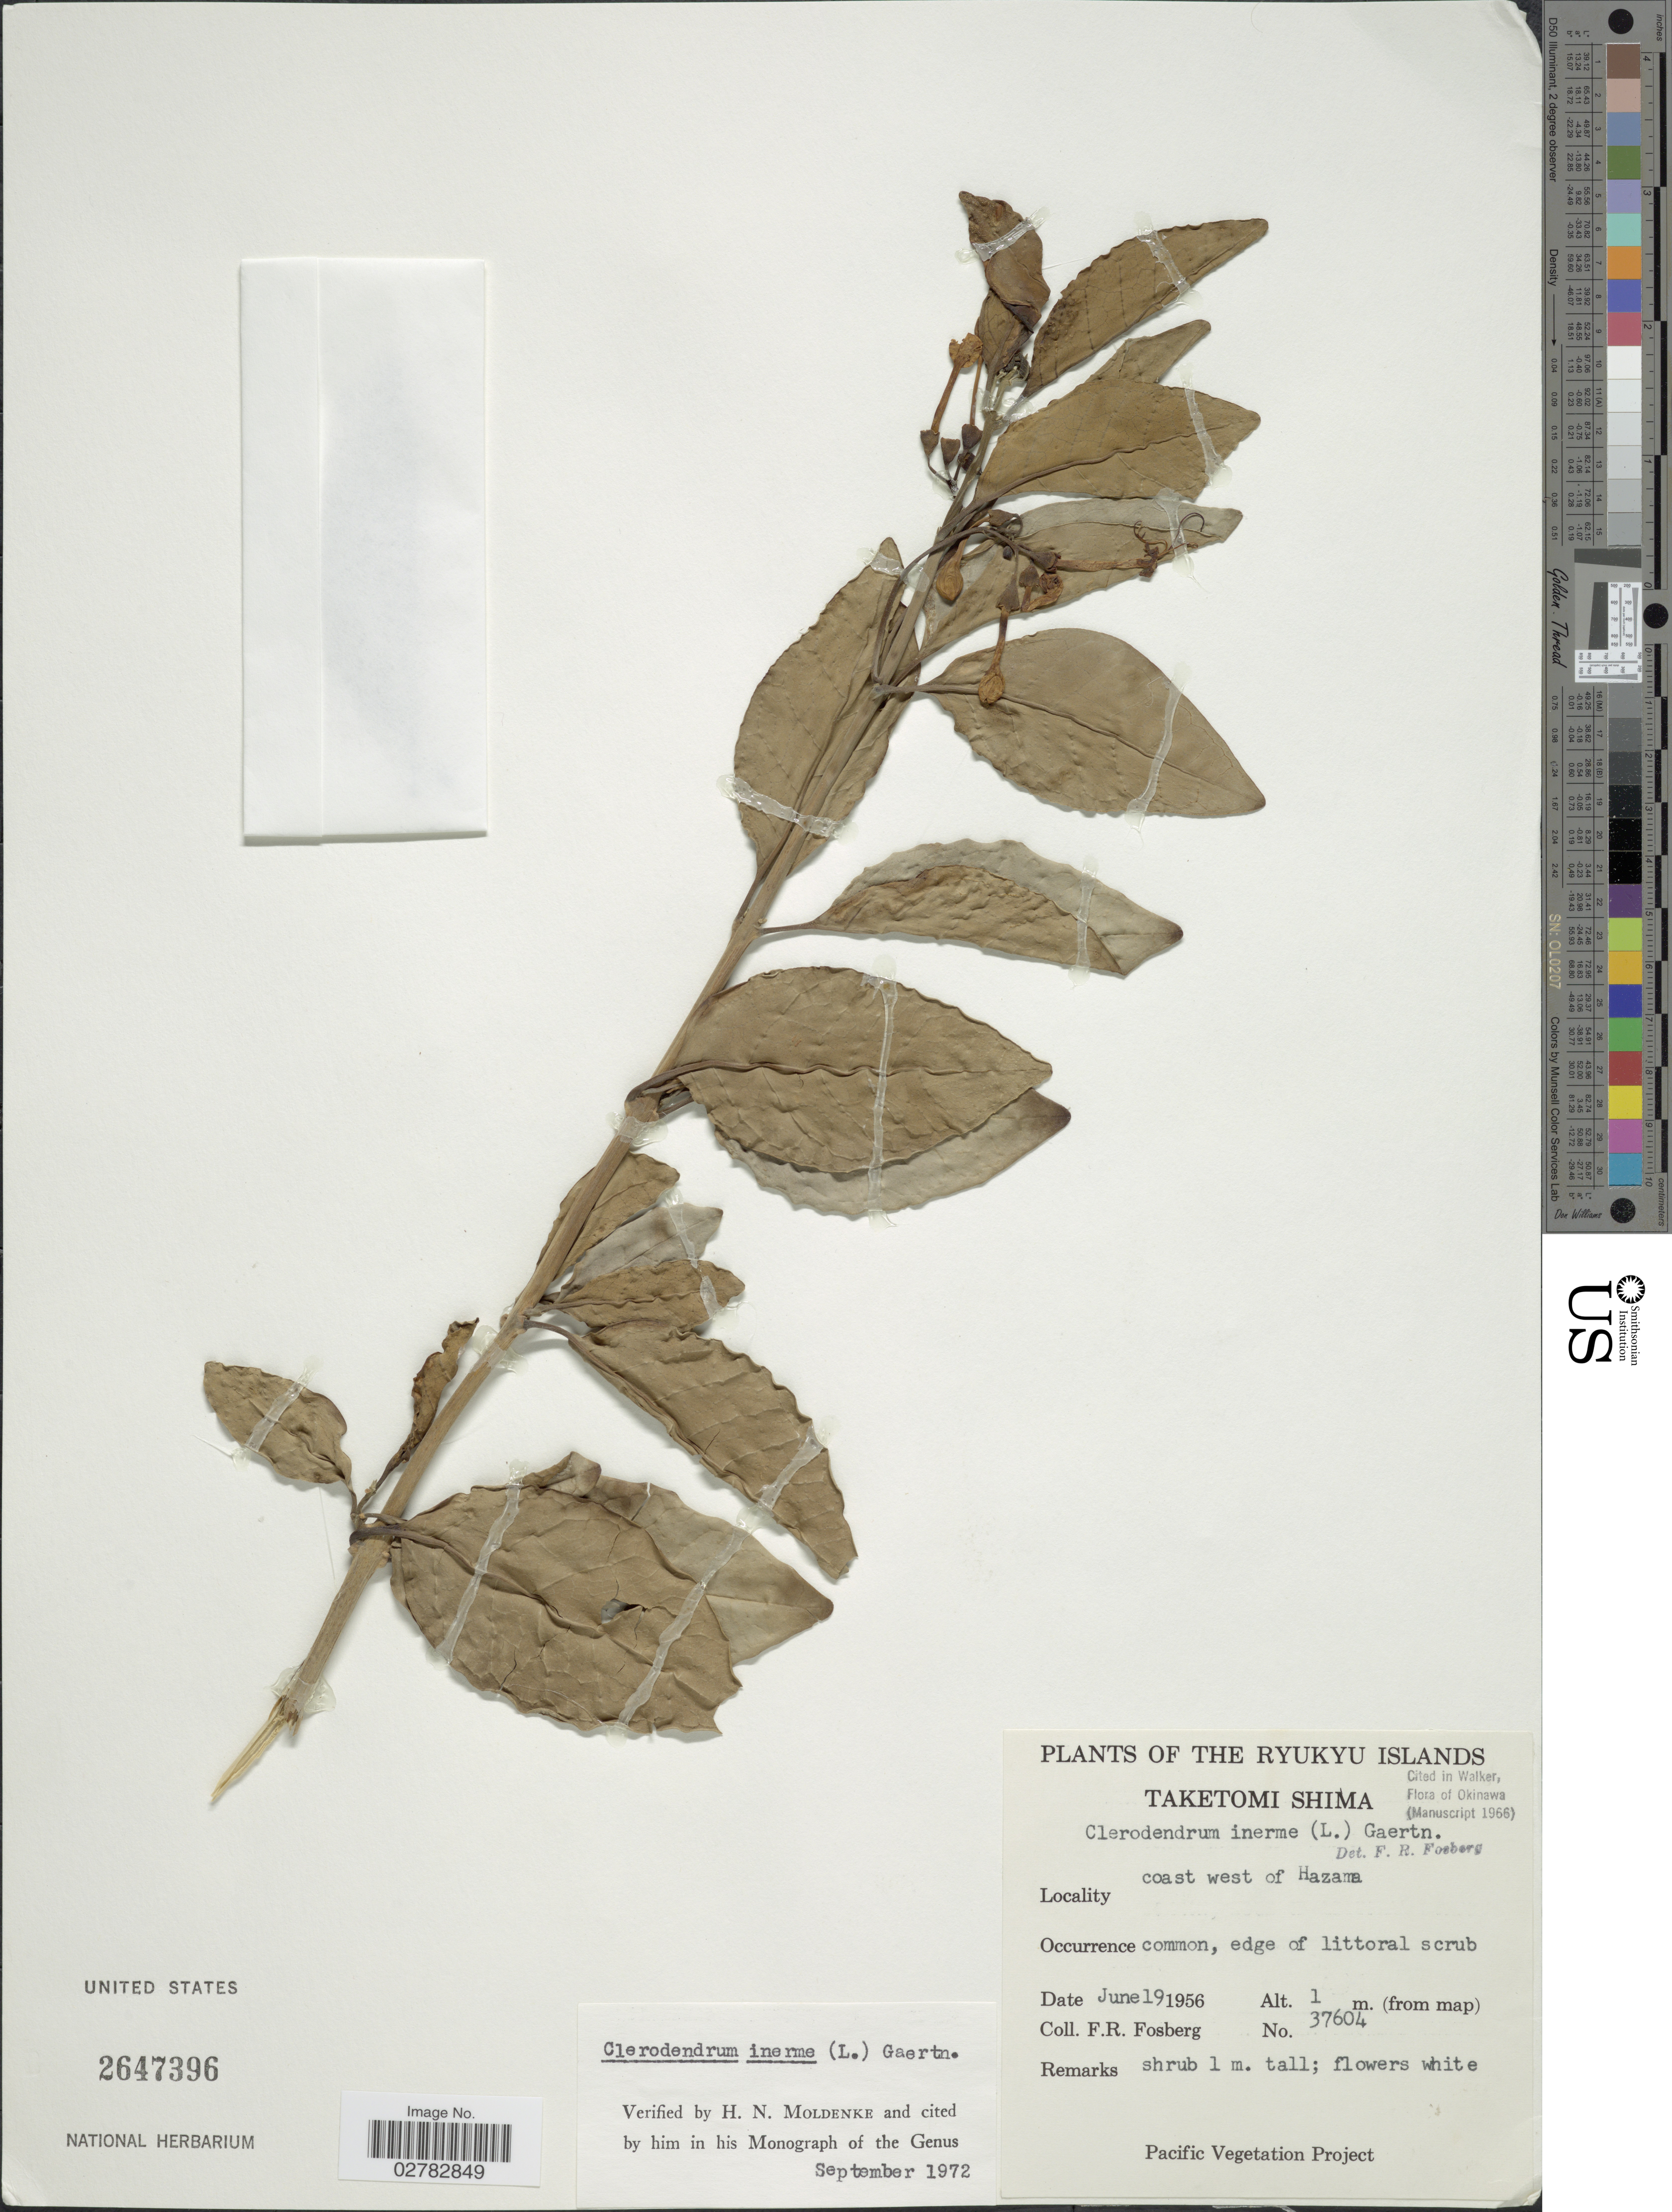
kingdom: Plantae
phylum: Tracheophyta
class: Magnoliopsida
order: Lamiales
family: Lamiaceae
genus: Clerodendrum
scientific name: Clerodendrum inerme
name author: (L.) Gaertn.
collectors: F. R. Fosberg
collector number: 37604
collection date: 1956-06-19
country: Japan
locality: Ryukyu Islands. Taketomi Shima. Coast west of Hazama.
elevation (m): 1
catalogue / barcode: US 2647396